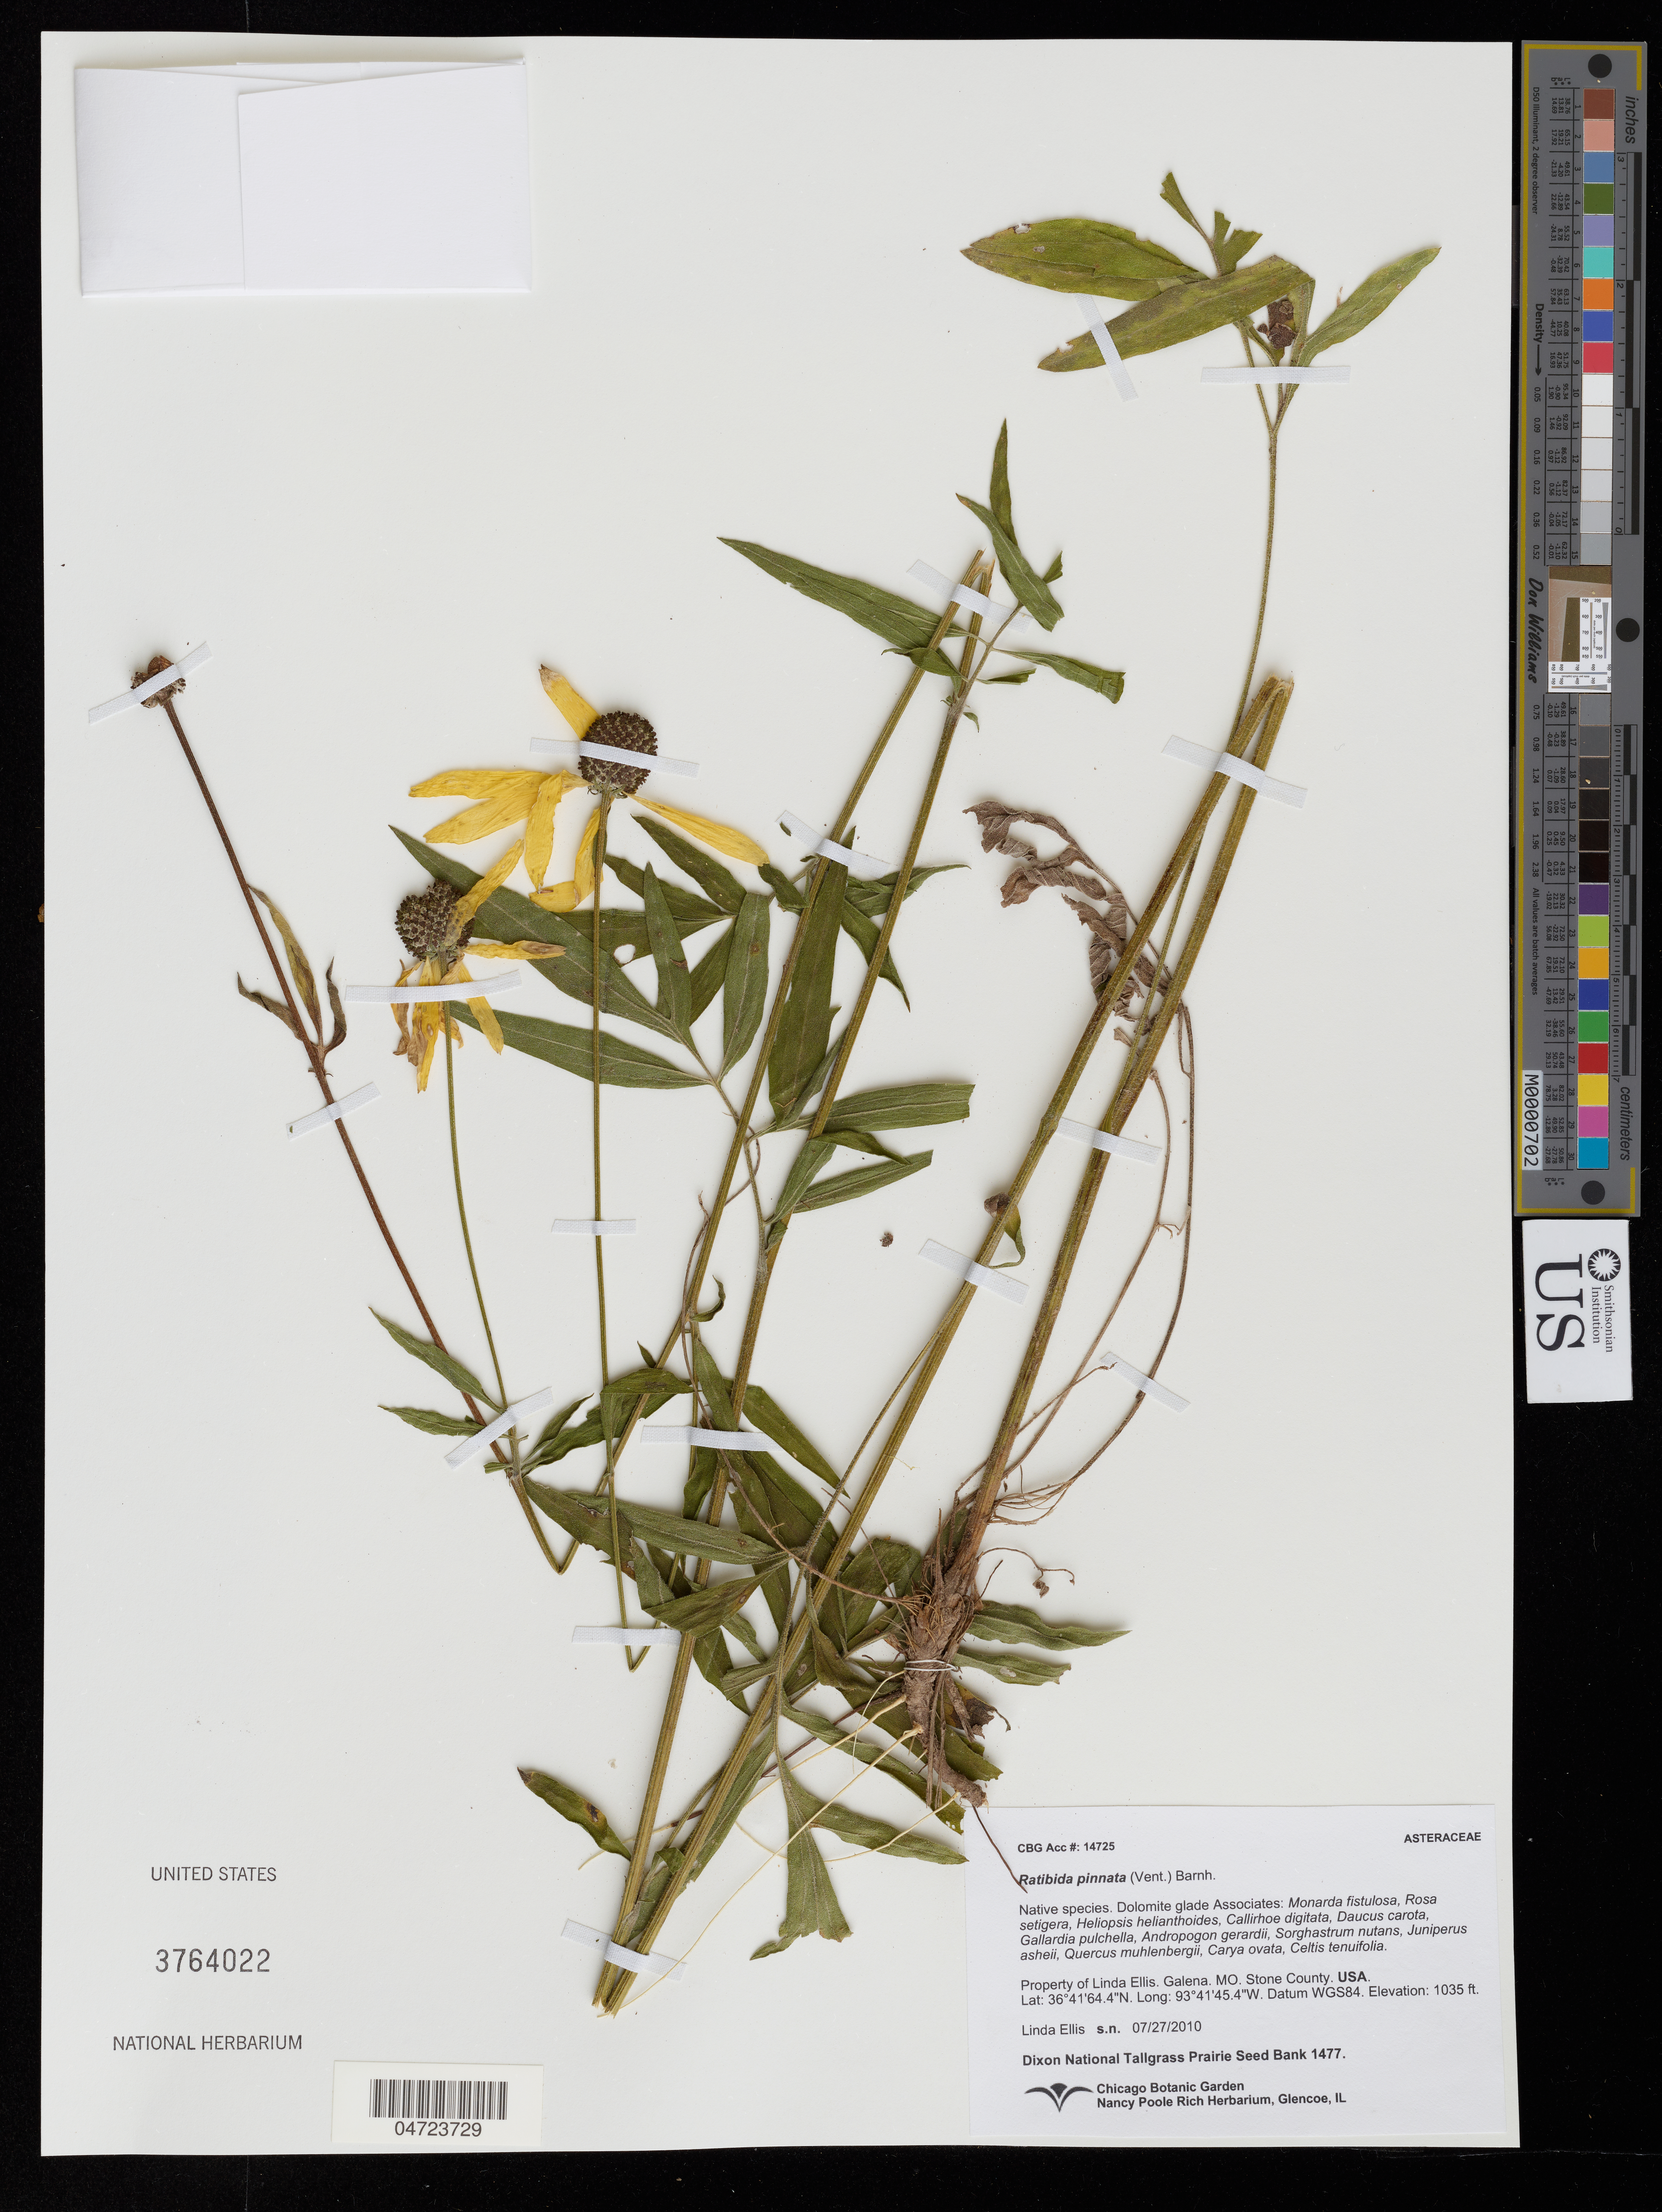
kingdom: Plantae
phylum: Tracheophyta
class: Magnoliopsida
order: Asterales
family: Asteraceae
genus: Ratibida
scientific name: Ratibida pinnata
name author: (Vent.) Barnhart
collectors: L. Ellis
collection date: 2010-07-27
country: United States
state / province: Missouri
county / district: Stone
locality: Property of Linda Ellis. Galena. MO. Stone County.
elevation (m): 315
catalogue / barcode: US 3764022